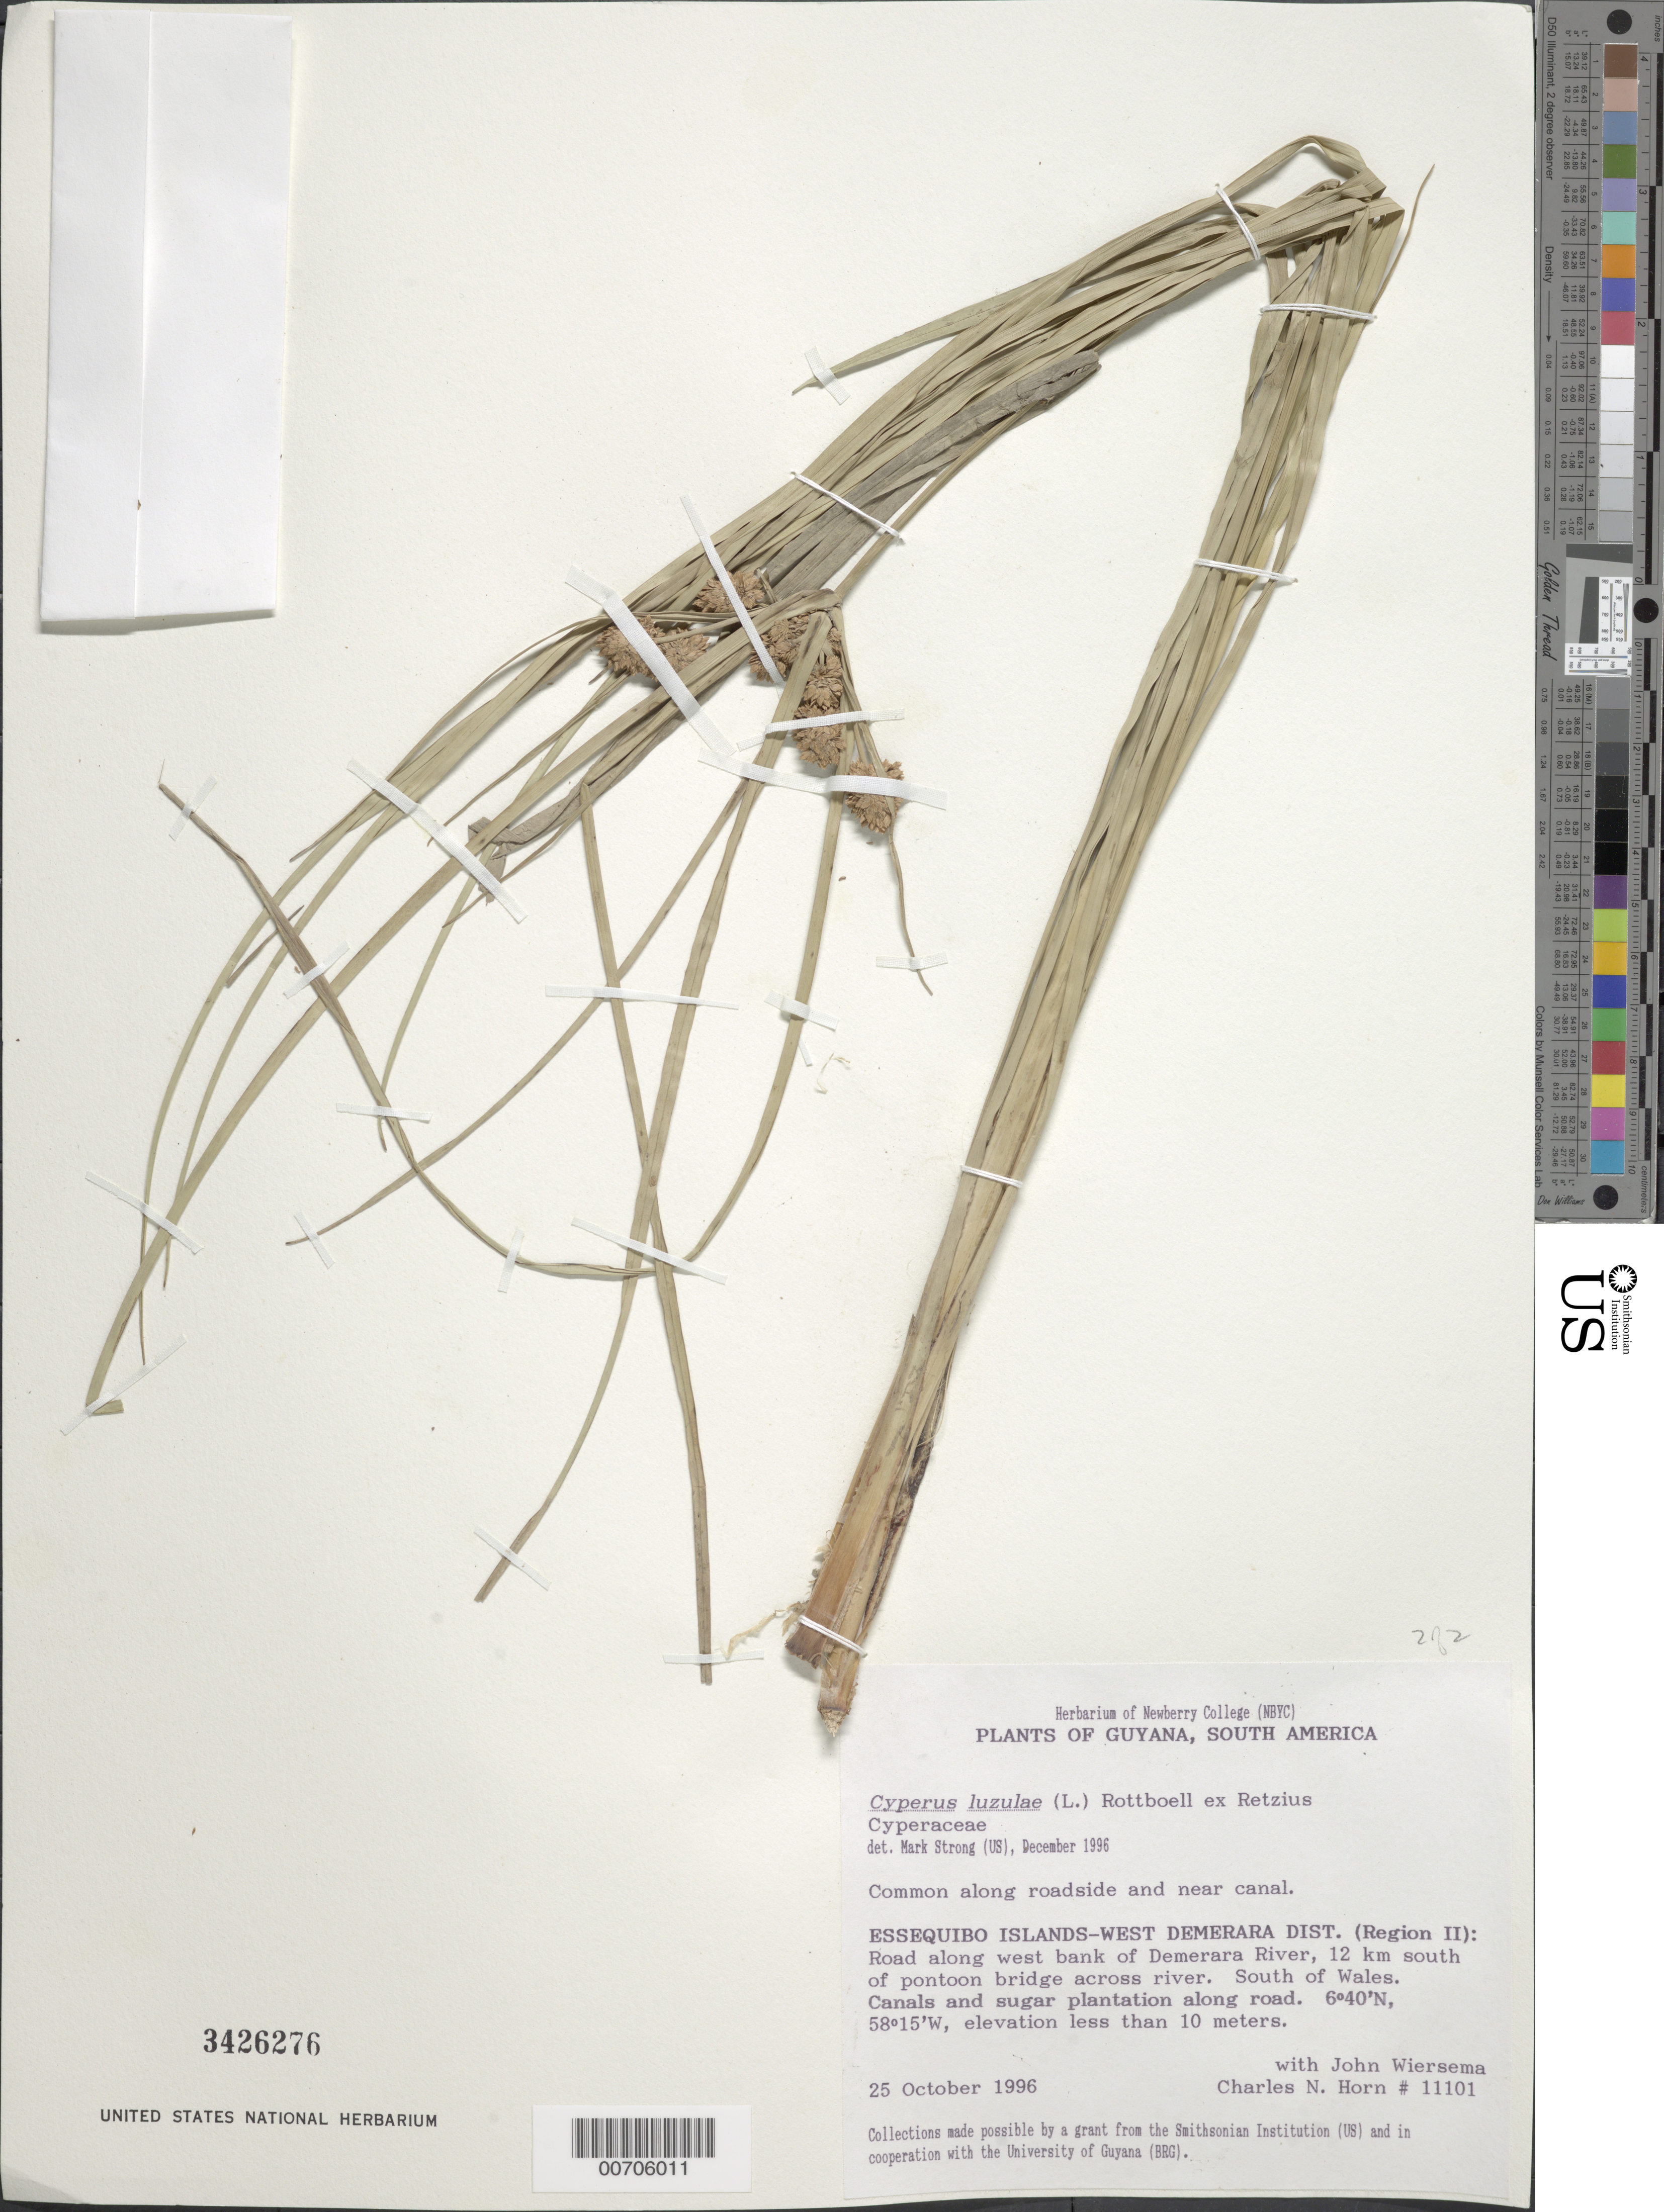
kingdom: Plantae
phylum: Tracheophyta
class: Liliopsida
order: Poales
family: Cyperaceae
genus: Cyperus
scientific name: Cyperus luzulae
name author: (L.) Rottb. ex Retz.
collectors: C. N. Horn & J. H. Wiersema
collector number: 11101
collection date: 1996-10-25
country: Guyana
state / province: Essequibo Isl-W. Demerara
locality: Essequibo Islands-West Demerara Dist. (Region II): Road along west bank of Demerara River, 12 km south of pontoon bridge across river. South of Wales. Canals and sugar plantation along road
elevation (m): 10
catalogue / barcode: US 3426276